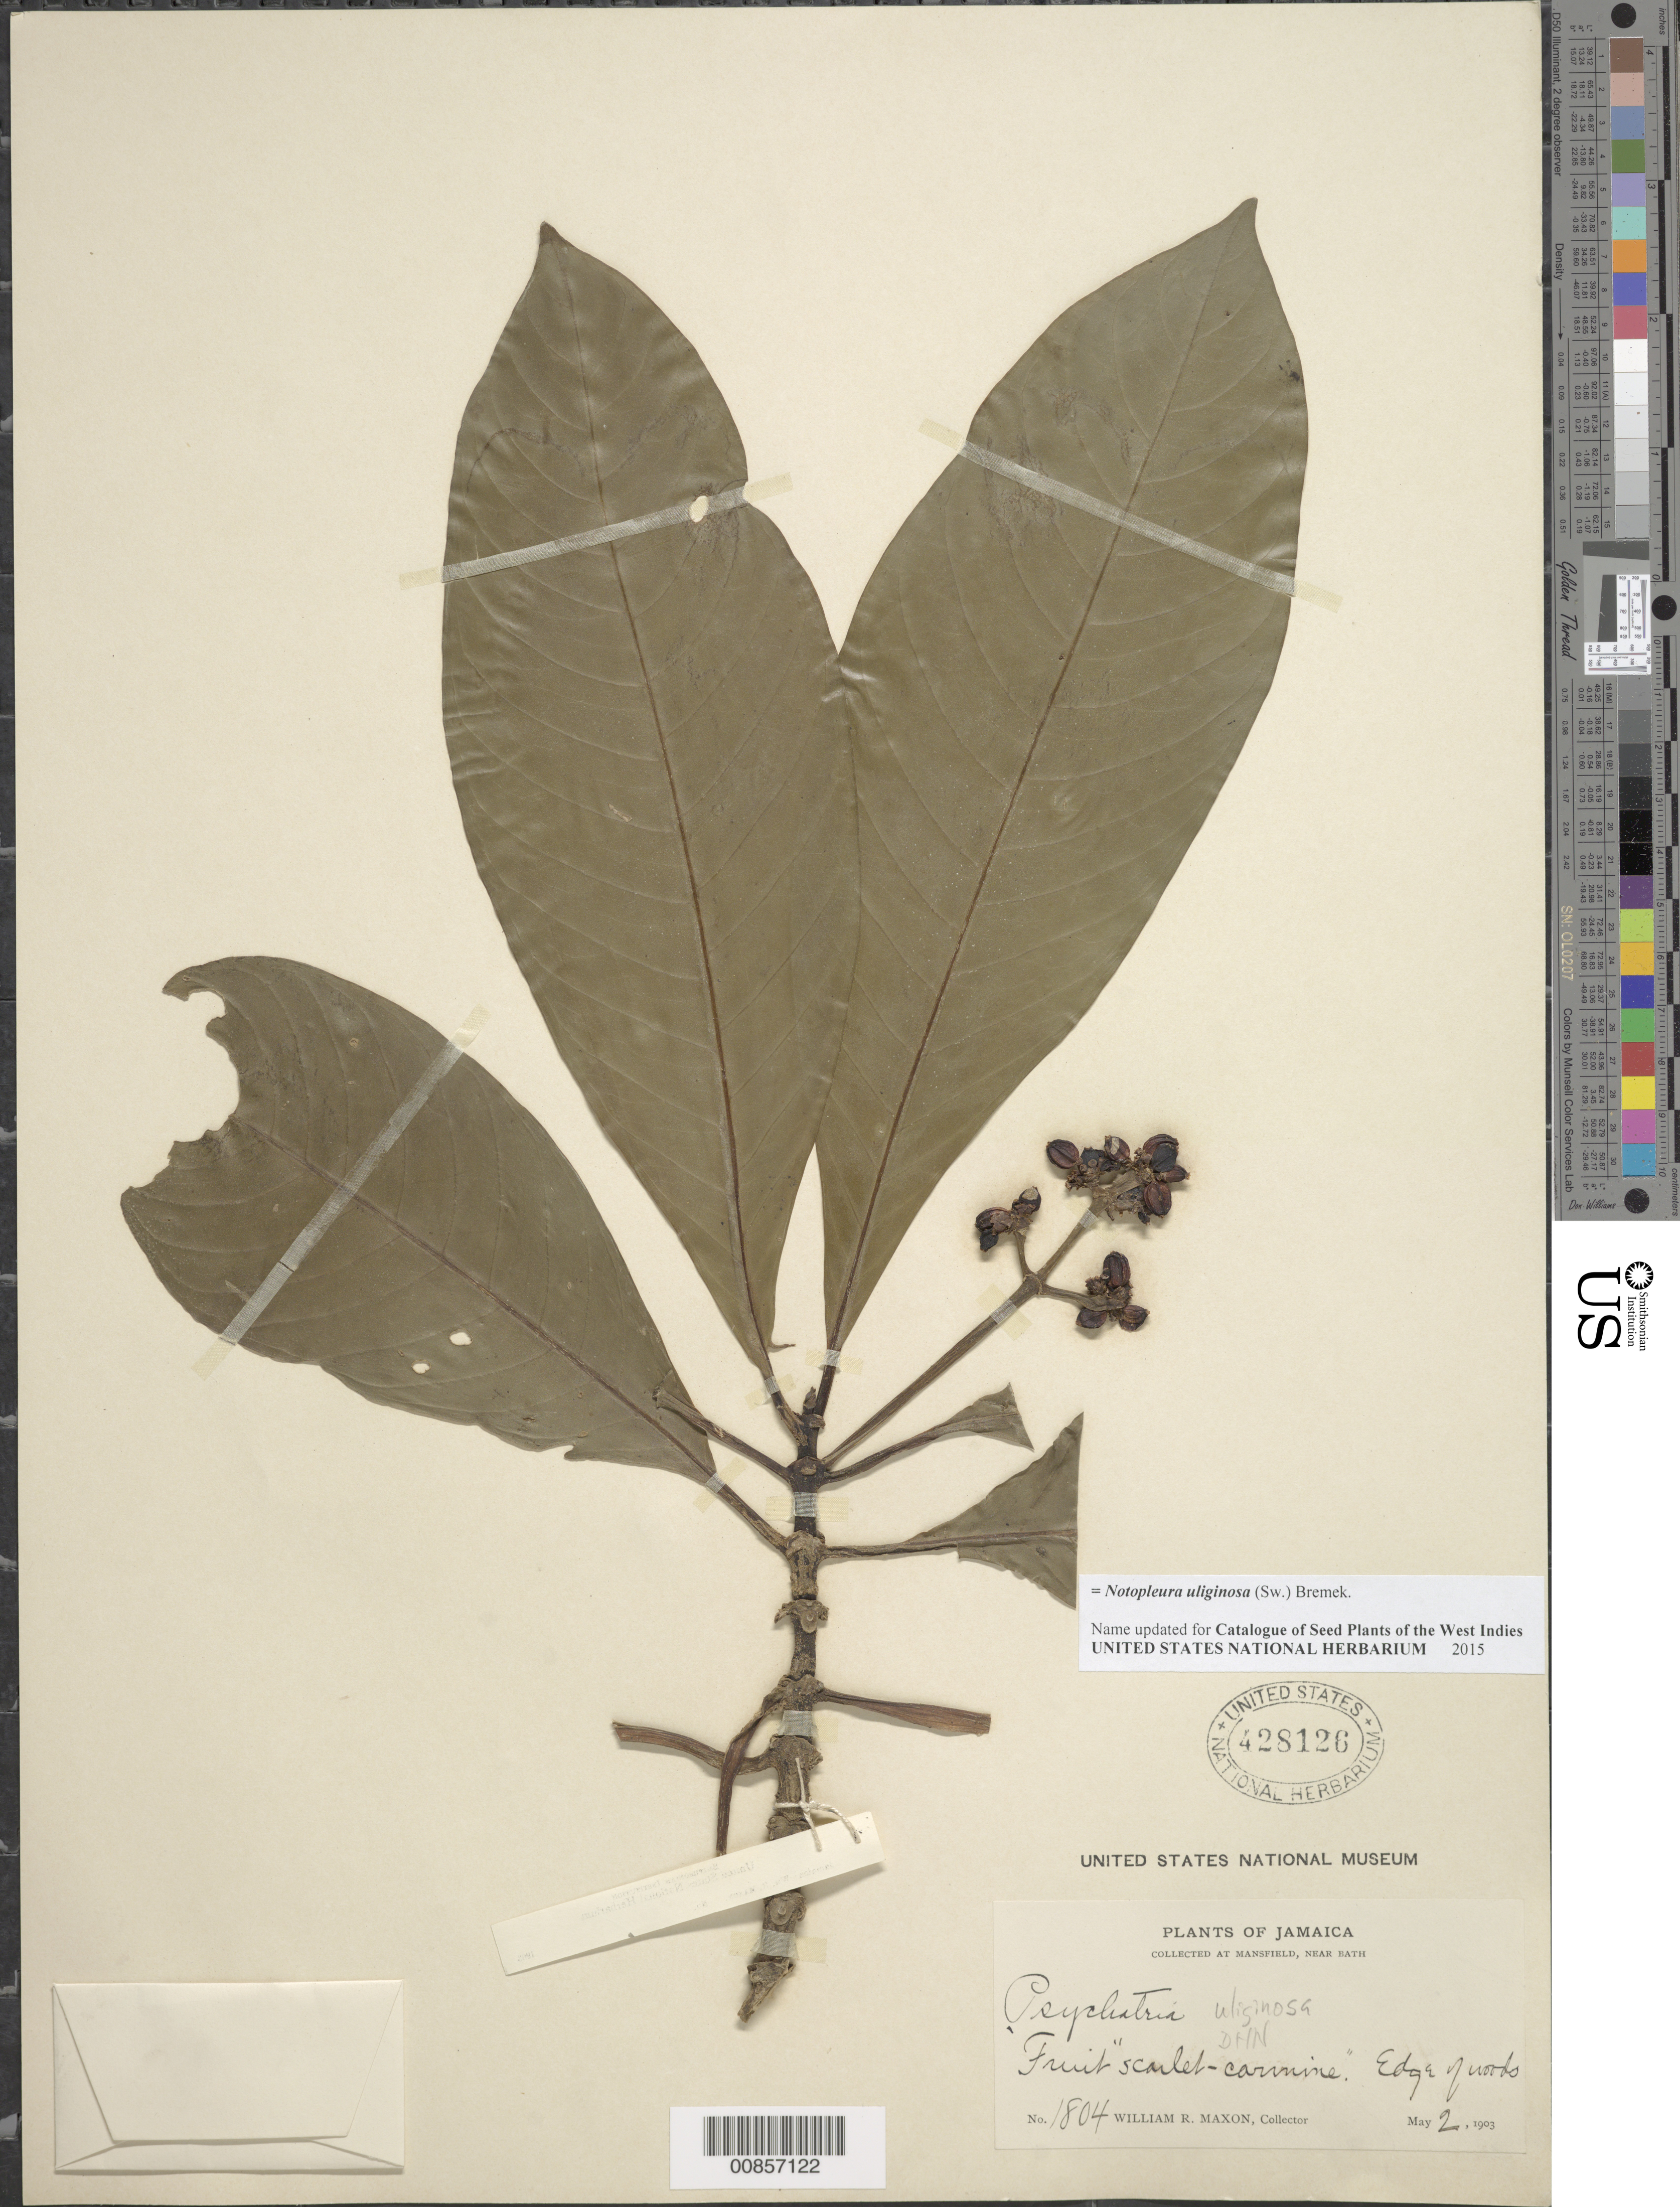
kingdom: Plantae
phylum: Tracheophyta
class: Magnoliopsida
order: Gentianales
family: Rubiaceae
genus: Notopleura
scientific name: Notopleura uliginosa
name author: (Sw.) Bremek.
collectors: W. R. Maxon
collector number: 1804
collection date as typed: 02 May 1903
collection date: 1903-05-02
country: Jamaica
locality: Mansfield, near Bath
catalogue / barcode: US 428126